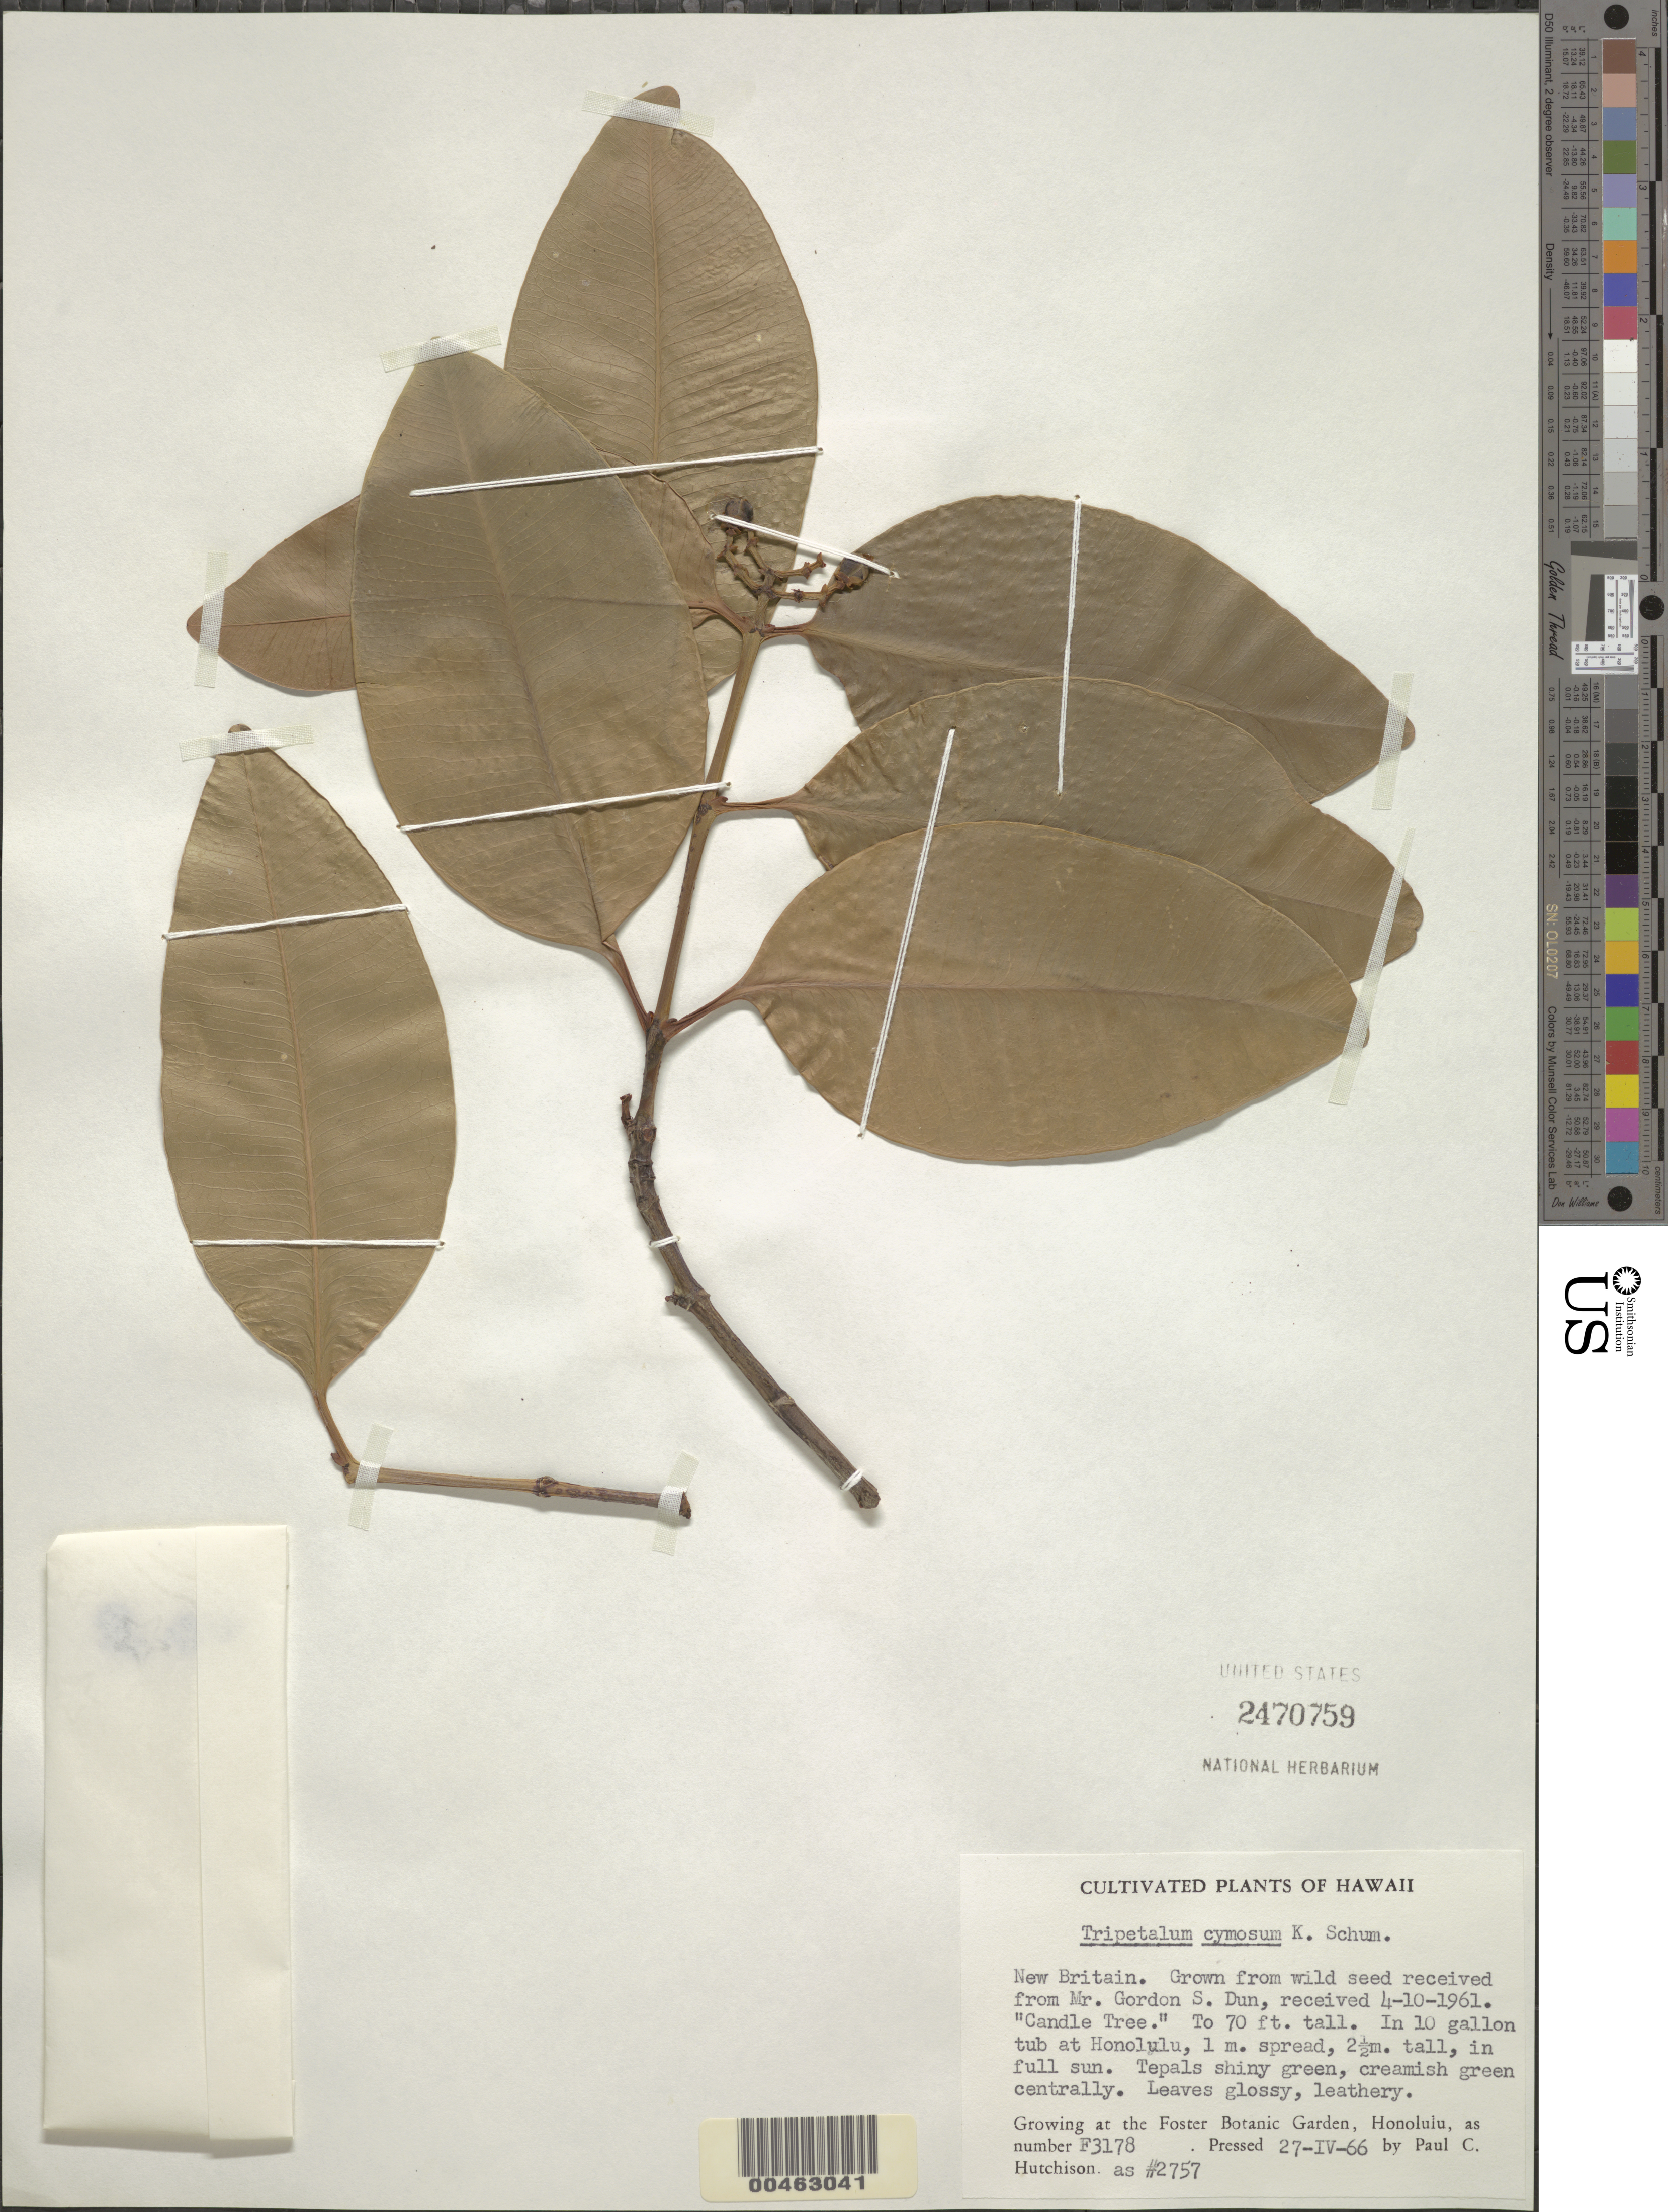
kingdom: Plantae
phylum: Tracheophyta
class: Magnoliopsida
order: Malpighiales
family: Clusiaceae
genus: Garcinia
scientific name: Garcinia cymosa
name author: (K. Schum.) I.M. Turner & P.F. Stevens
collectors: P. C. Hutchison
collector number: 2757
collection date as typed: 27 Apr 1966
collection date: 1966-04-27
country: United States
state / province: Hawaii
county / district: Honolulu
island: Oahu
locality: Honolulu, Growing at the Foster Botanic Garden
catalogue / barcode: US 2470759